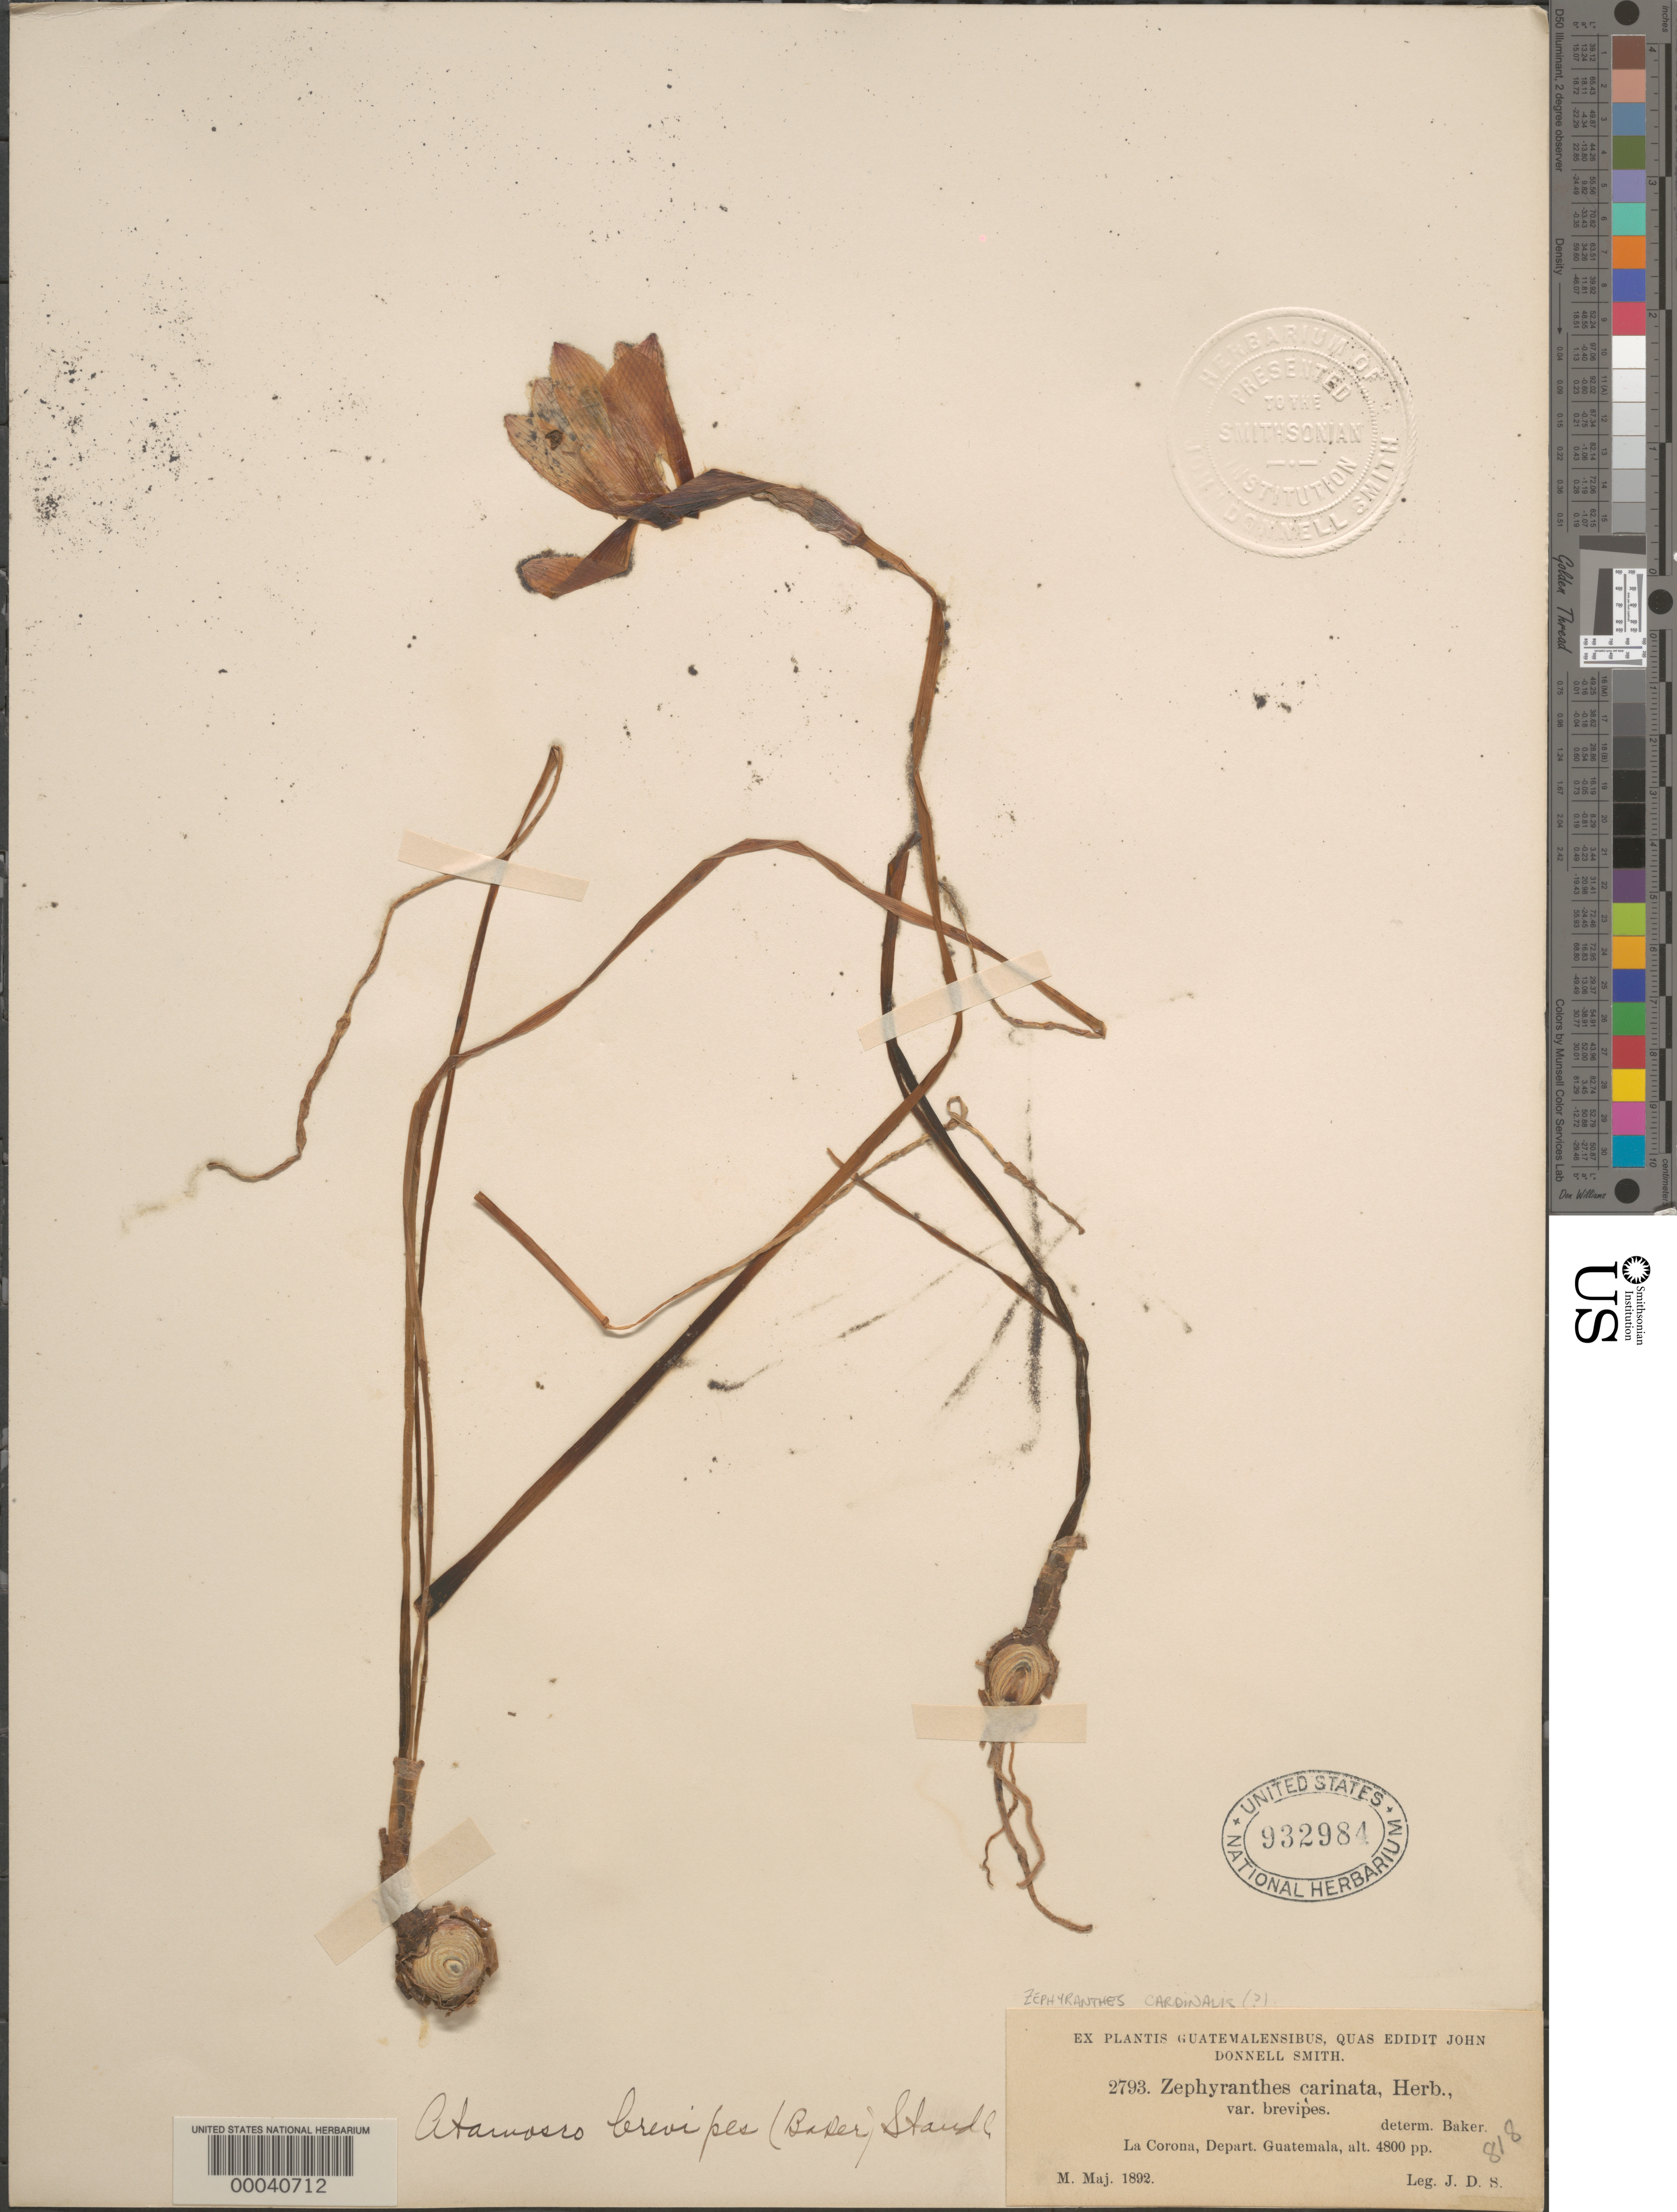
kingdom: Plantae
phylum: Tracheophyta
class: Liliopsida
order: Asparagales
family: Amaryllidaceae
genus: Zephyranthes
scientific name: Zephyranthes cardinalis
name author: C.H. Wright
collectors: J. Donnell Smith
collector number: Pl. Guat. 2793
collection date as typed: May 1892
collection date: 1892-05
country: Guatemala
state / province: Guatemala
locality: La Corona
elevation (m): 1463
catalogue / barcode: US 932984